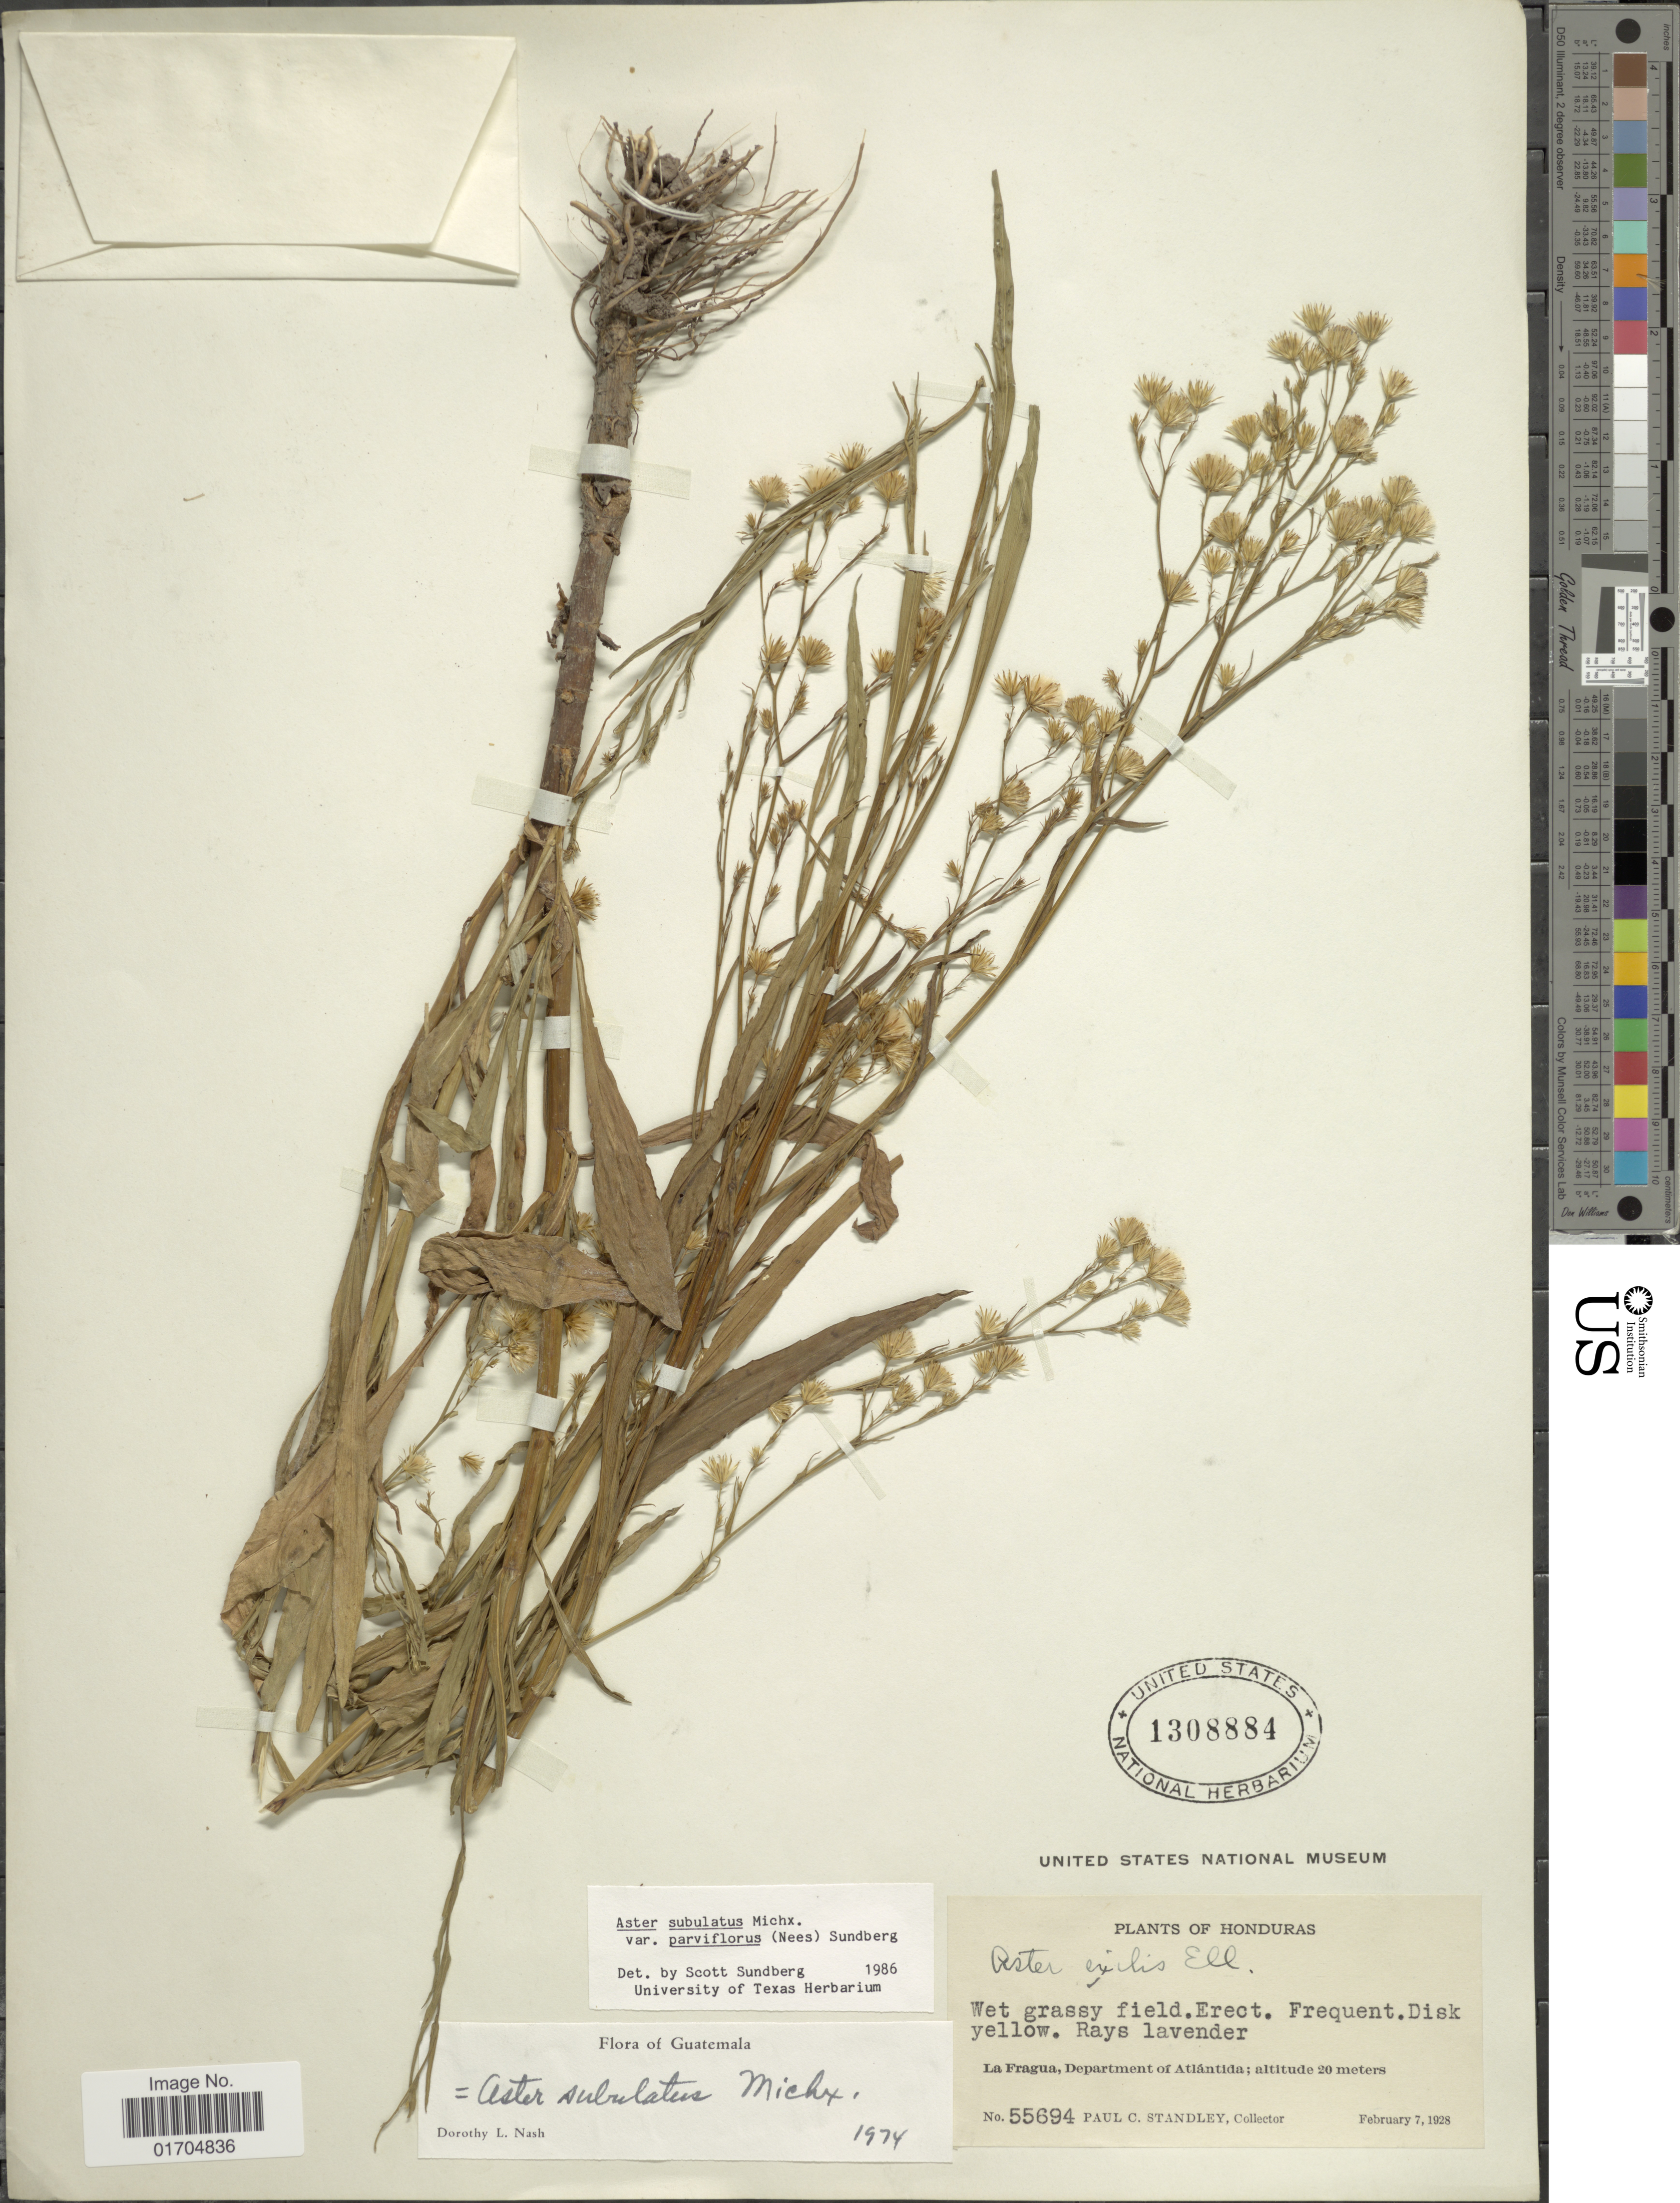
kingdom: Plantae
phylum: Tracheophyta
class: Magnoliopsida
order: Asterales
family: Asteraceae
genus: Symphyotrichum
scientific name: Symphyotrichum subulatum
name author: (Michx.) G.L. Nesom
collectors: P. C. Standley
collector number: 55694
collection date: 1928-02-07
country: Honduras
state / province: Atlántida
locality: La Fragua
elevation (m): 20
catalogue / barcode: US 1308884